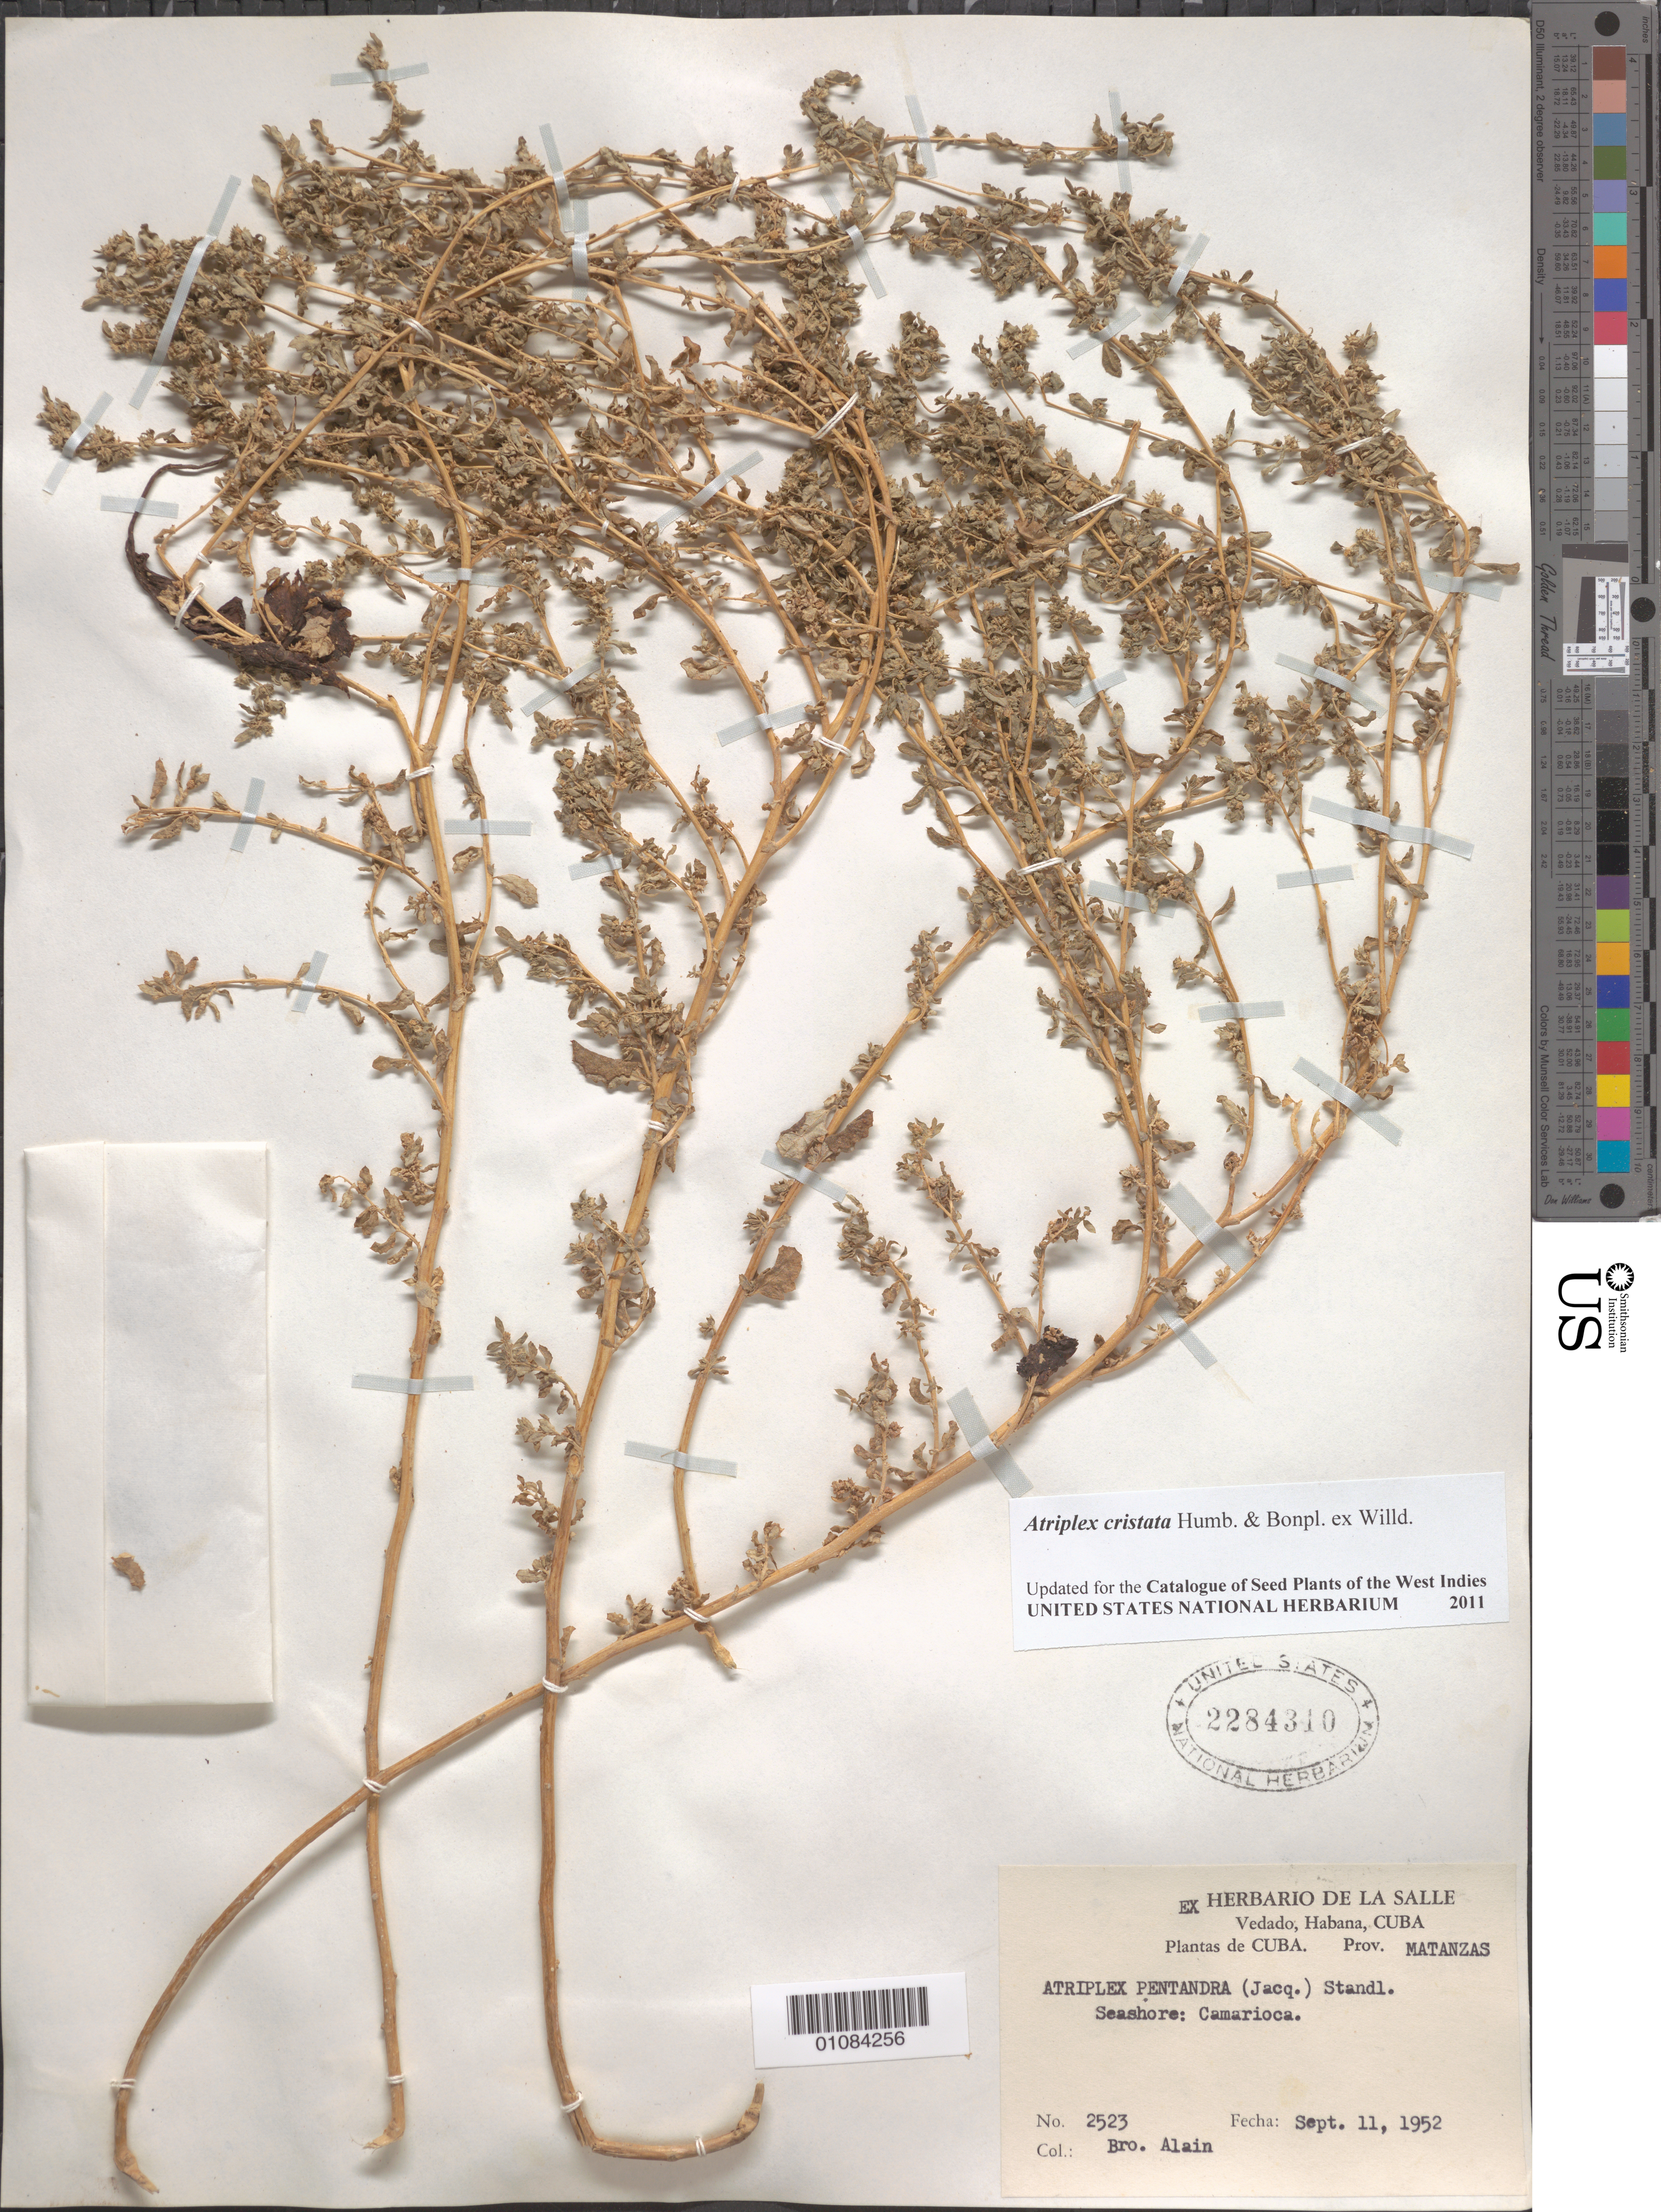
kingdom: Plantae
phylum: Tracheophyta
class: Magnoliopsida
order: Caryophyllales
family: Amaranthaceae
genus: Atriplex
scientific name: Atriplex cristata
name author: Humb. & Bonpl. ex Willd.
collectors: A. H. Liogier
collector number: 2523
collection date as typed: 11 Sep 1952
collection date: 1952-09-11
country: Cuba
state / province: Matanzas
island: Cuba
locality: Camarioca